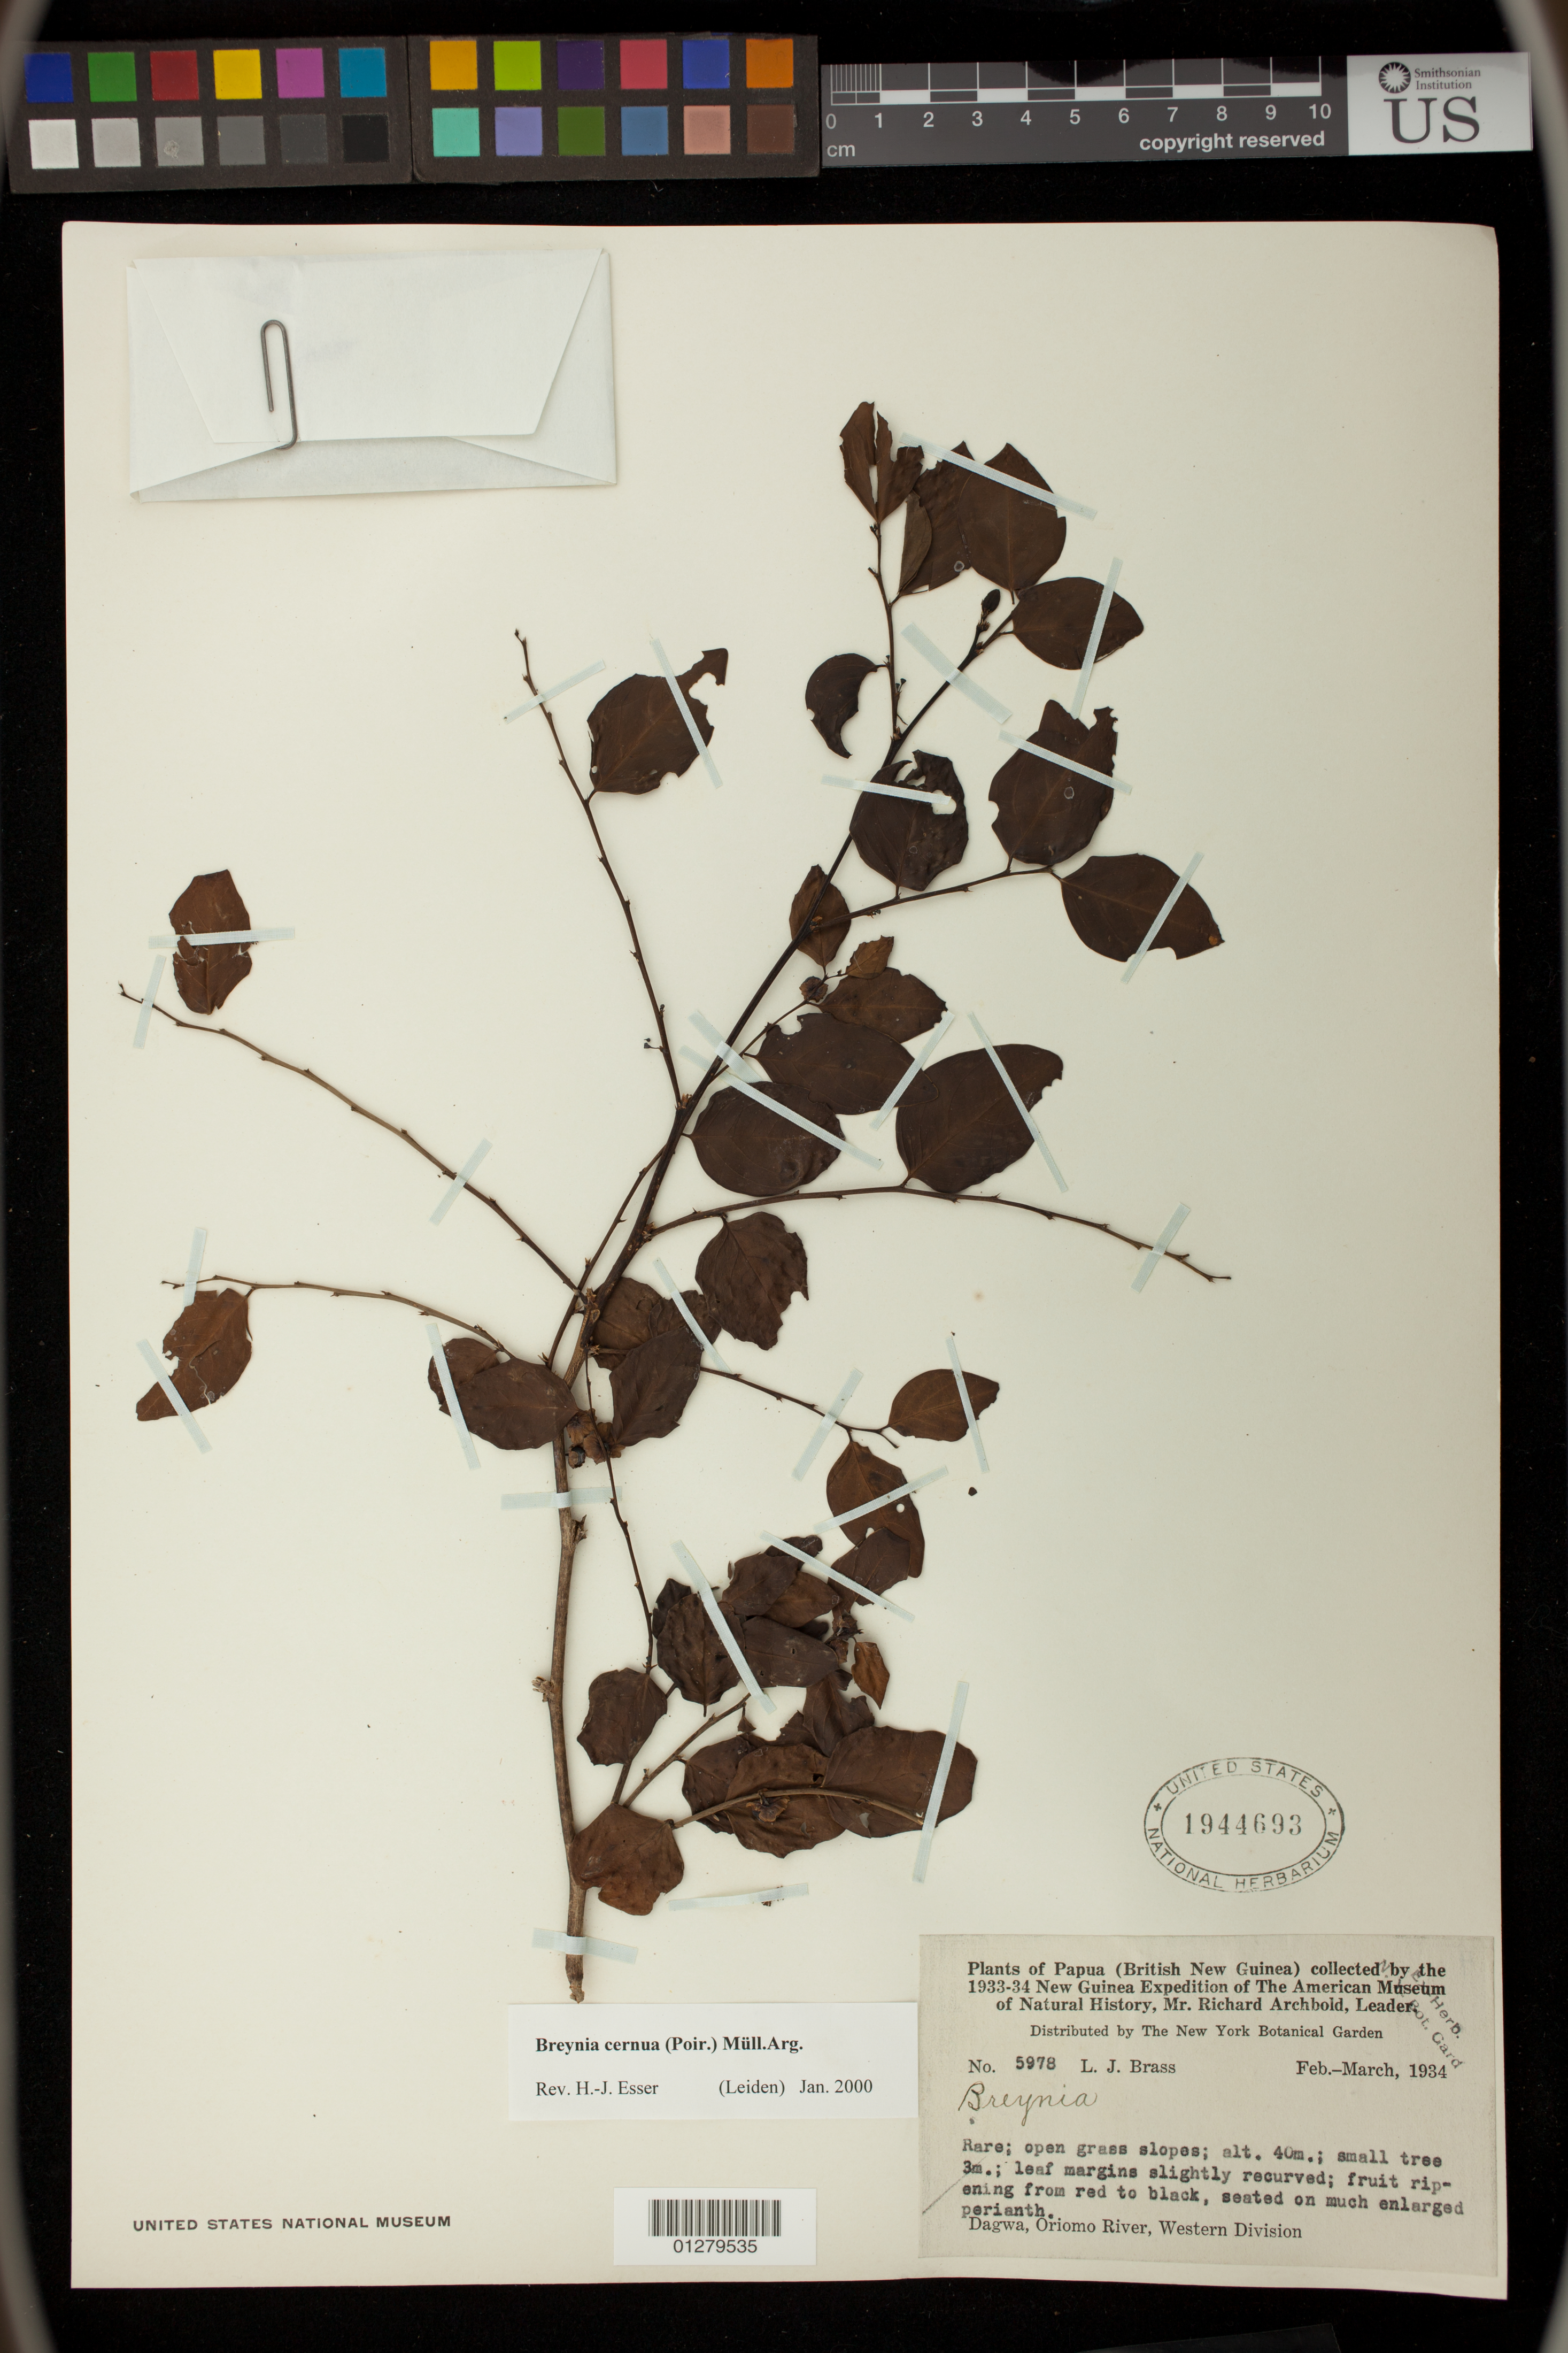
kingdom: Plantae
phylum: Tracheophyta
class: Magnoliopsida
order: Malpighiales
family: Phyllanthaceae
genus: Phyllanthus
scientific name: Phyllanthus cernuus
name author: Poir.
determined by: Wagner, W. L., (BOT), Smithsonian Institution - National Museum of Natural History (UNITED STATES)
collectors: L. J. Brass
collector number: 5978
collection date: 1934-02/1934-03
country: Papua New Guinea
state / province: Western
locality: British New Guinea. Dagwa [Daru], Oriomo River, Western Division.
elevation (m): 40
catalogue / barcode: US 1944693